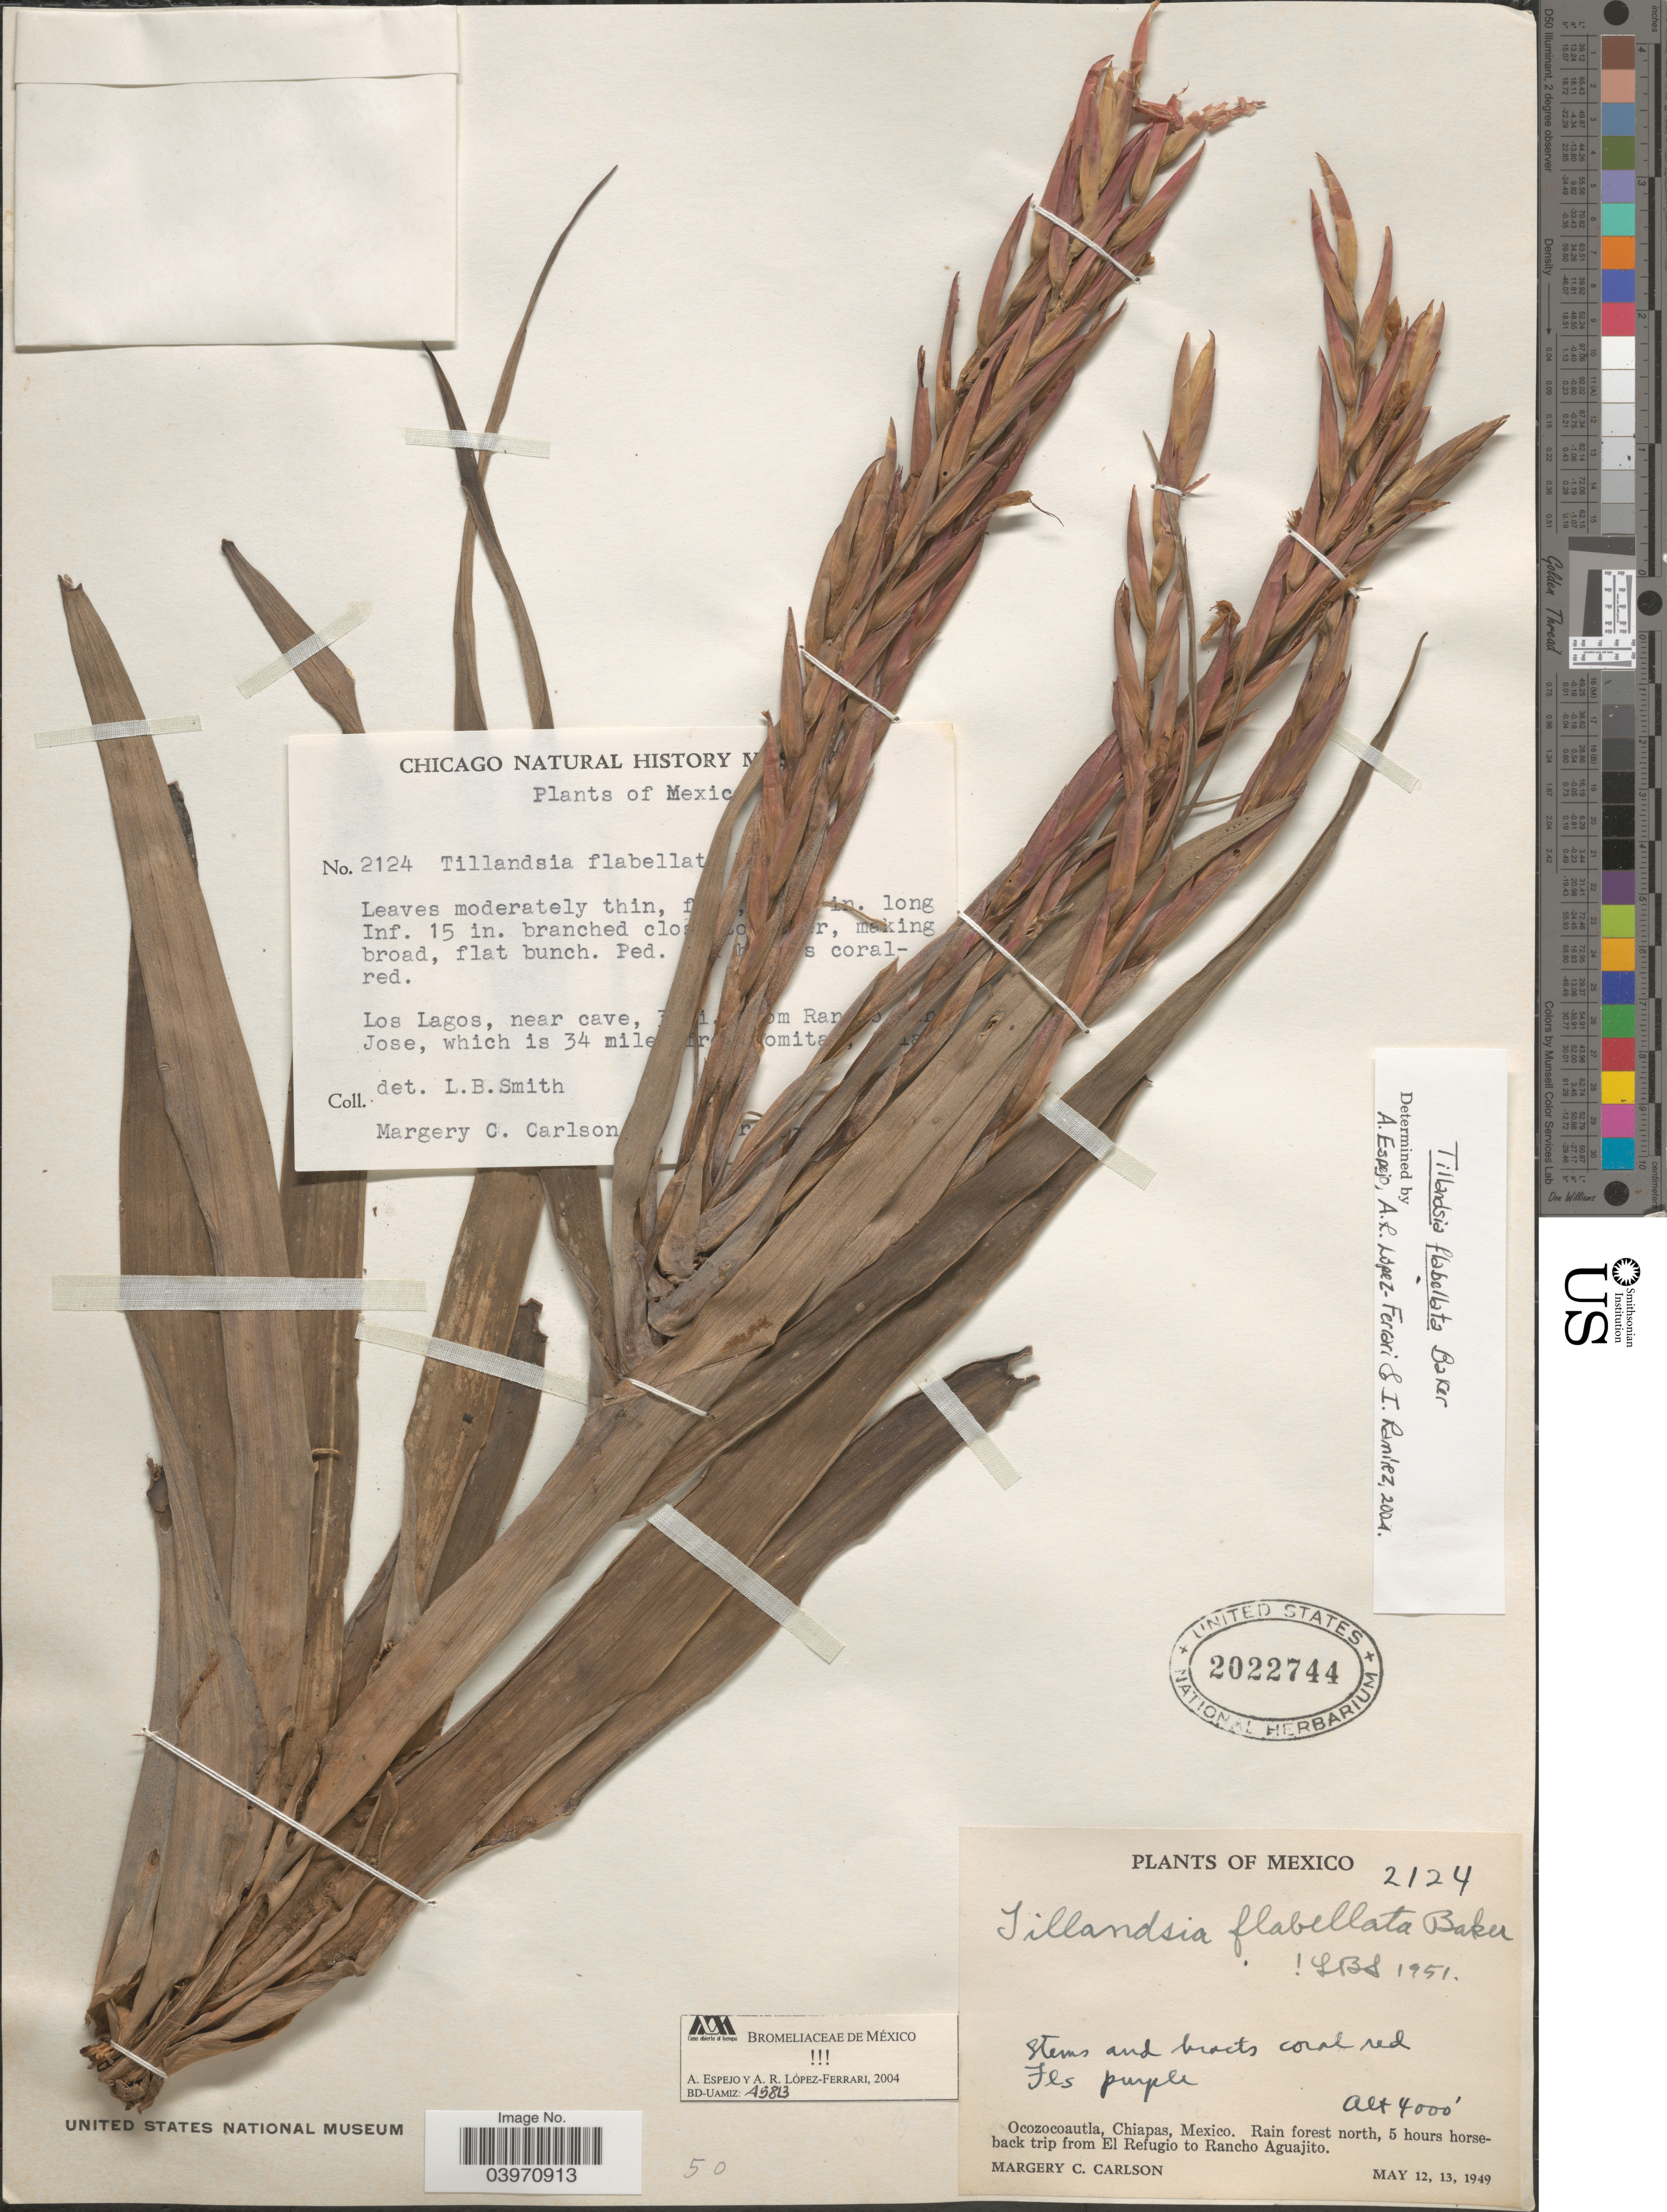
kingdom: Plantae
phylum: Tracheophyta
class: Liliopsida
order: Poales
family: Bromeliaceae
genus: Tillandsia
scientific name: Tillandsia flabellata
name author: Baker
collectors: M. C. Carlson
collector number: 2124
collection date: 1949-05-12/1949-05-13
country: Mexico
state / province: Chiapas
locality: Ocozocoautla. Rain forest north, 5 hours horseback trip from El Refugio to Rancho Aguajito. Los Lagos, near cave, [illegible text]om Ran [illegible text] Jose, which is 34 mile [illegible text] omita [illegible text].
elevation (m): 1219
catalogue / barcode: US 2022744